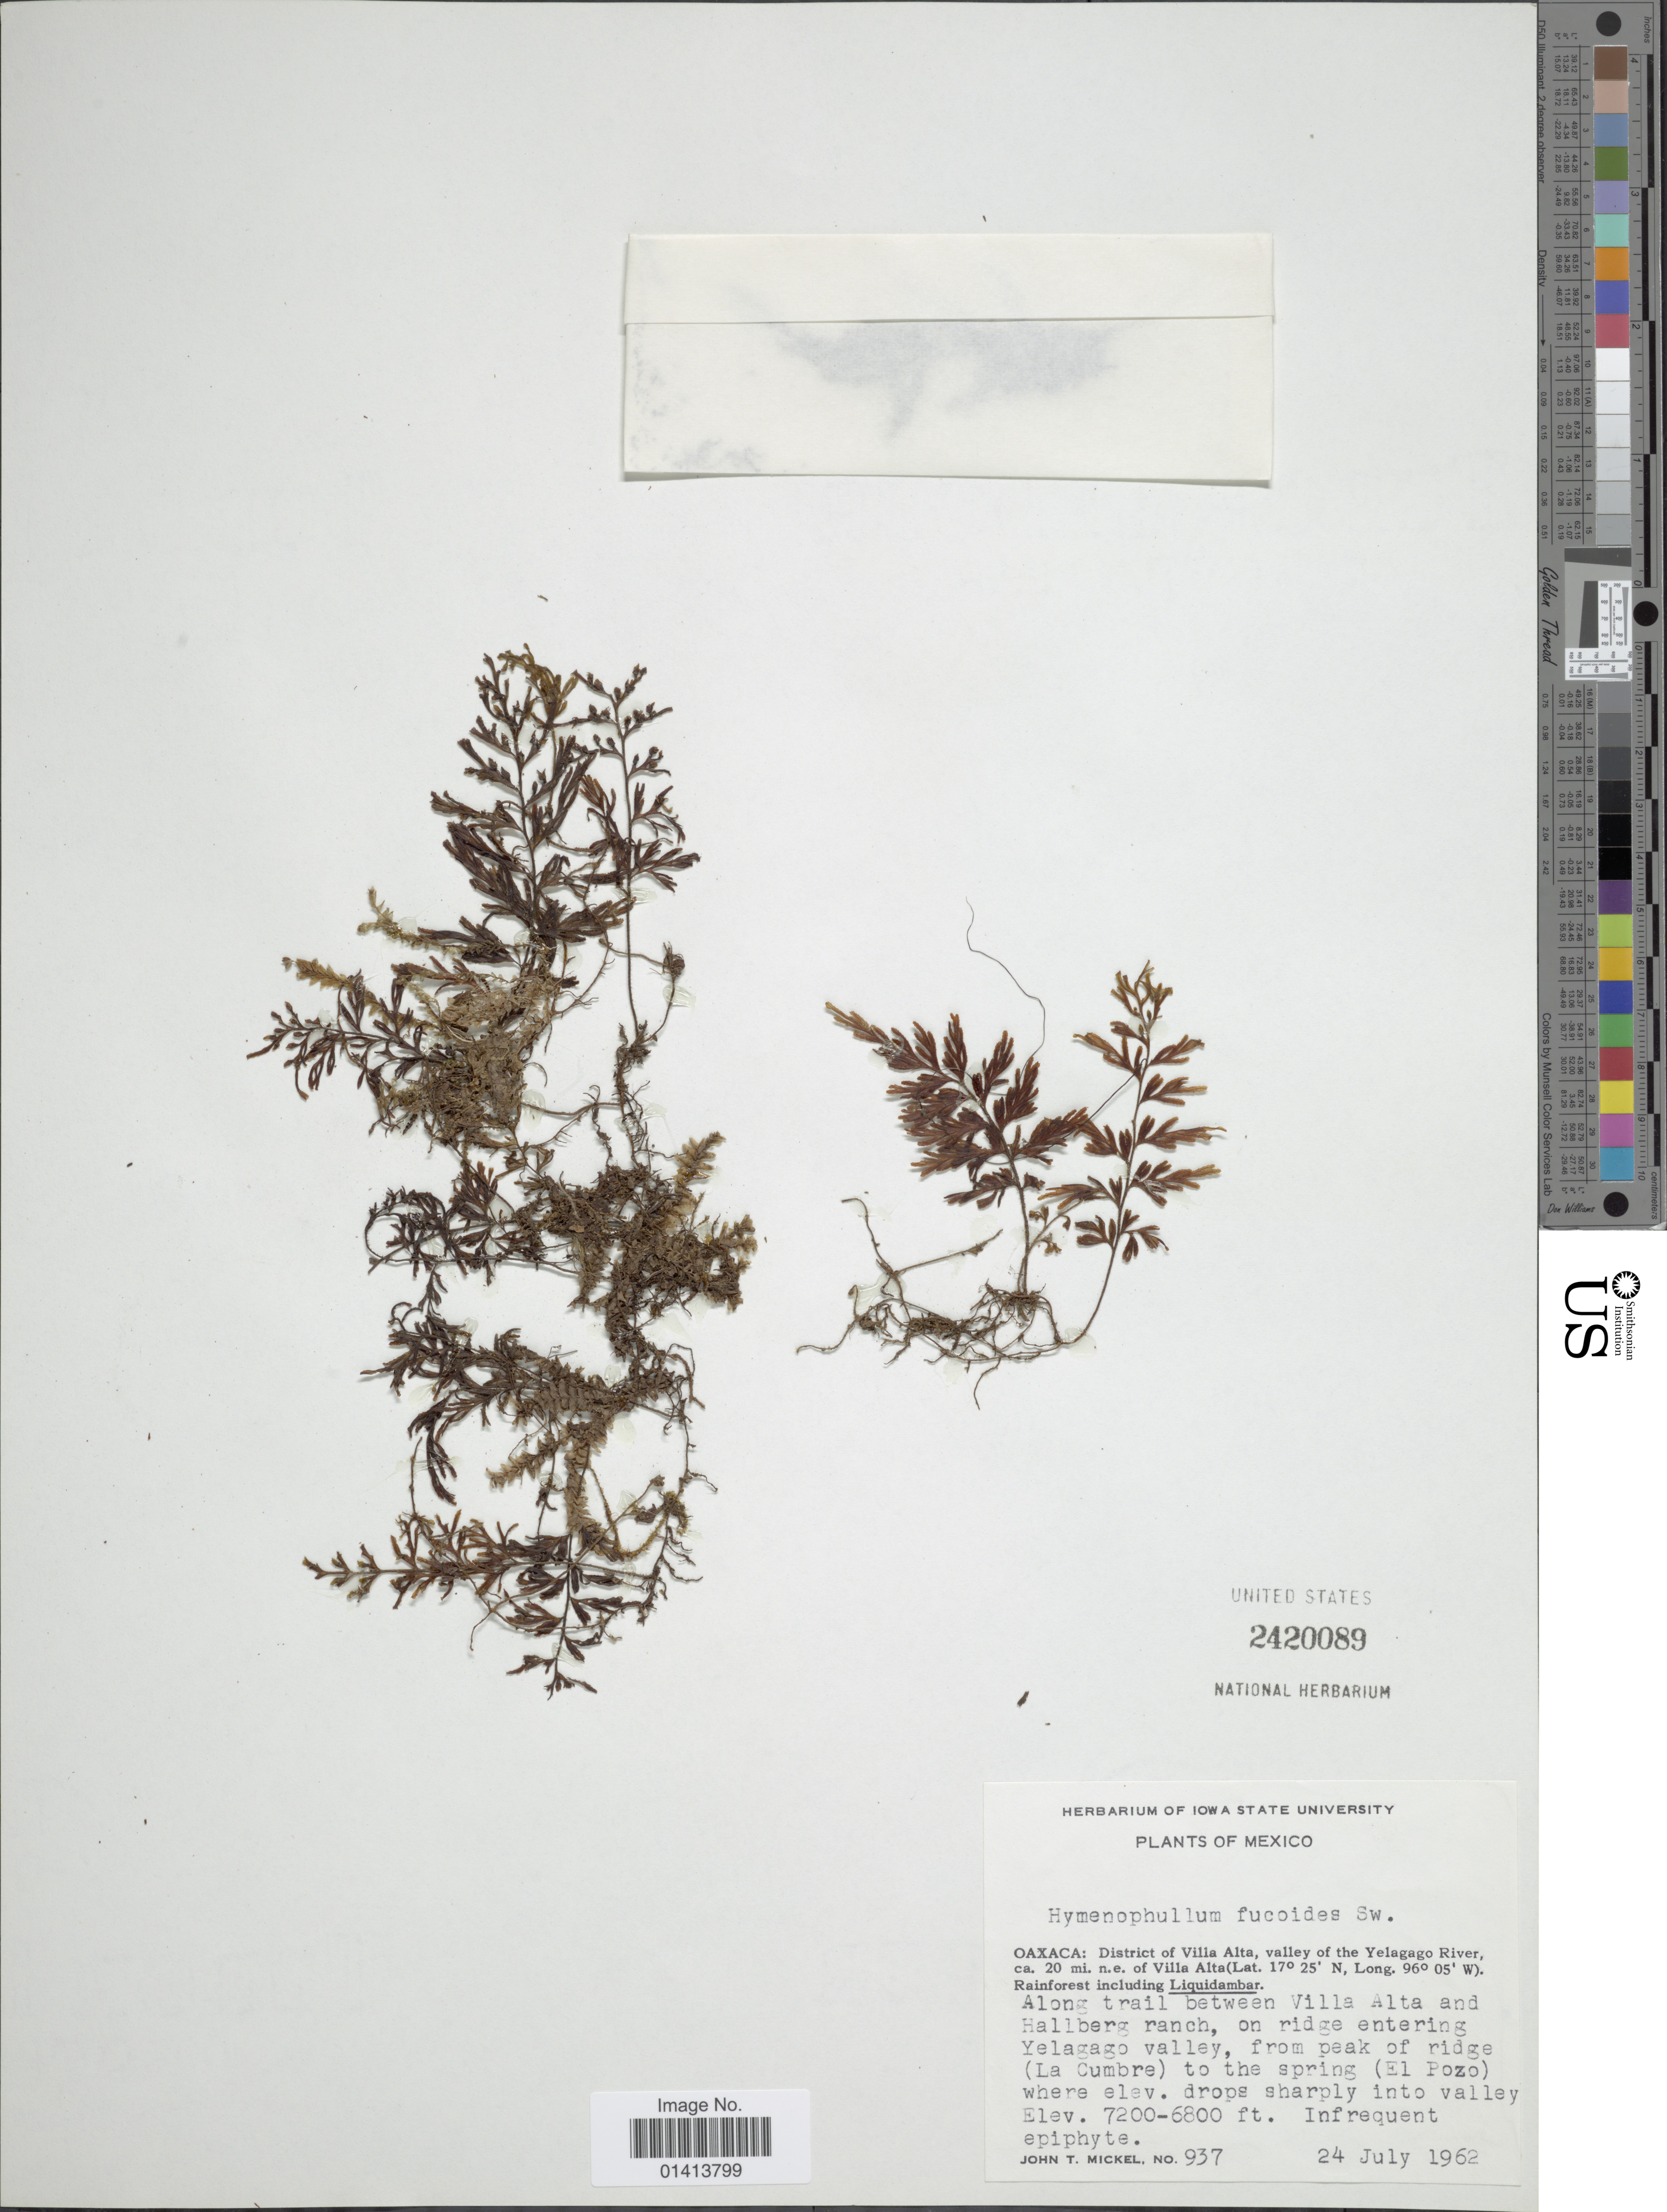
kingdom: Plantae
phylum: Tracheophyta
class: Polypodiopsida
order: Hymenophyllales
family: Hymenophyllaceae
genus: Hymenophyllum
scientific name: Hymenophyllum fucoides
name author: (Sw.) Sw.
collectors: J. T. Mickel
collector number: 937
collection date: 1962-07-24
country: Mexico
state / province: Oaxaca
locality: District of Villa Alta, valley of the Yelagago River, ca 20 mi n.e of Villa Alta, Along trail between Villa Alta and Hallberg ranch, on ridge entering Yelagago valley, from peak of ridge (La Cumbre) to the spring (El Pozo)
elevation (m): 2073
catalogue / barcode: US 2420089